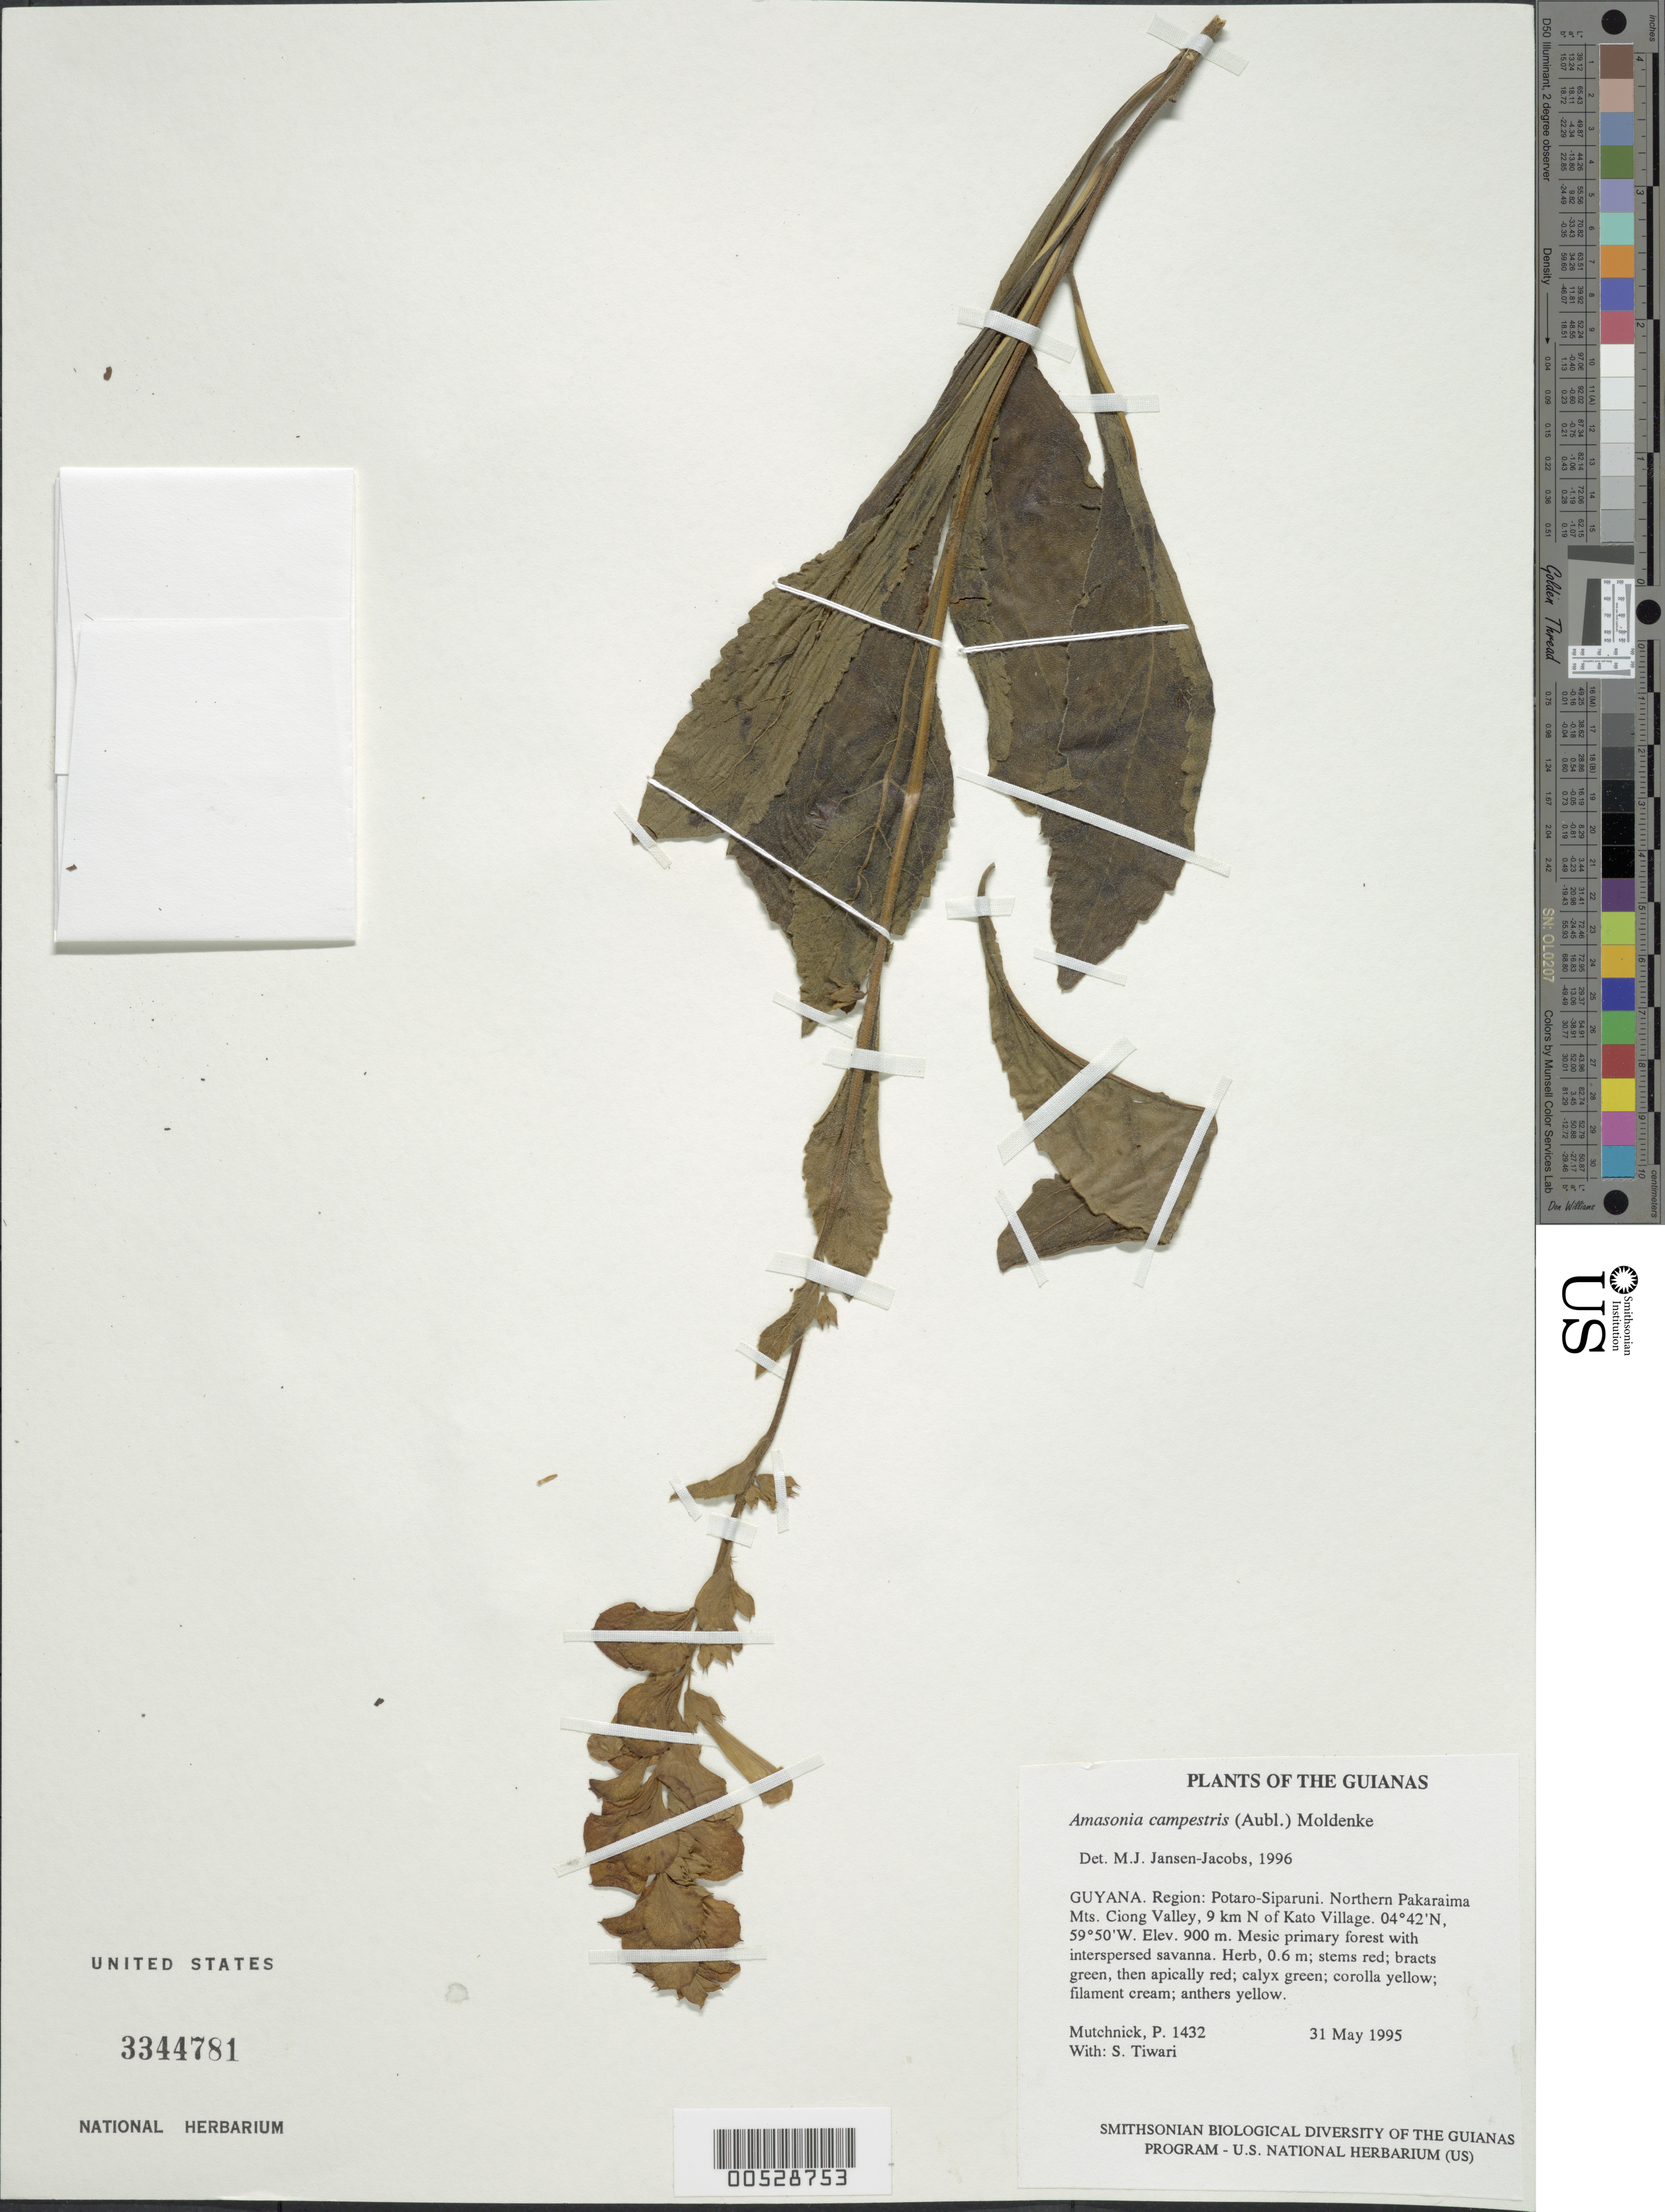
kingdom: Plantae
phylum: Tracheophyta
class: Magnoliopsida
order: Lamiales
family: Lamiaceae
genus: Amasonia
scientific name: Amasonia campestris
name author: (Aubl.) Moldenke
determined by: Jansen-Jacobs, M. J., (U), Nationaal Herbarium Nederland, Utrecht University branch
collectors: P. Mutchnick & S. Tiwari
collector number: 1432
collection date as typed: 31 May 1995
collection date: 1995-05-31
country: Guyana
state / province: Potaro-Siparuni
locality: Northern Pakaraima Mts. Ciong Valley, 9 km N of Kato Village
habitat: Mesic primary forest with interspersed savanna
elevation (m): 900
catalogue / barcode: US 3344781